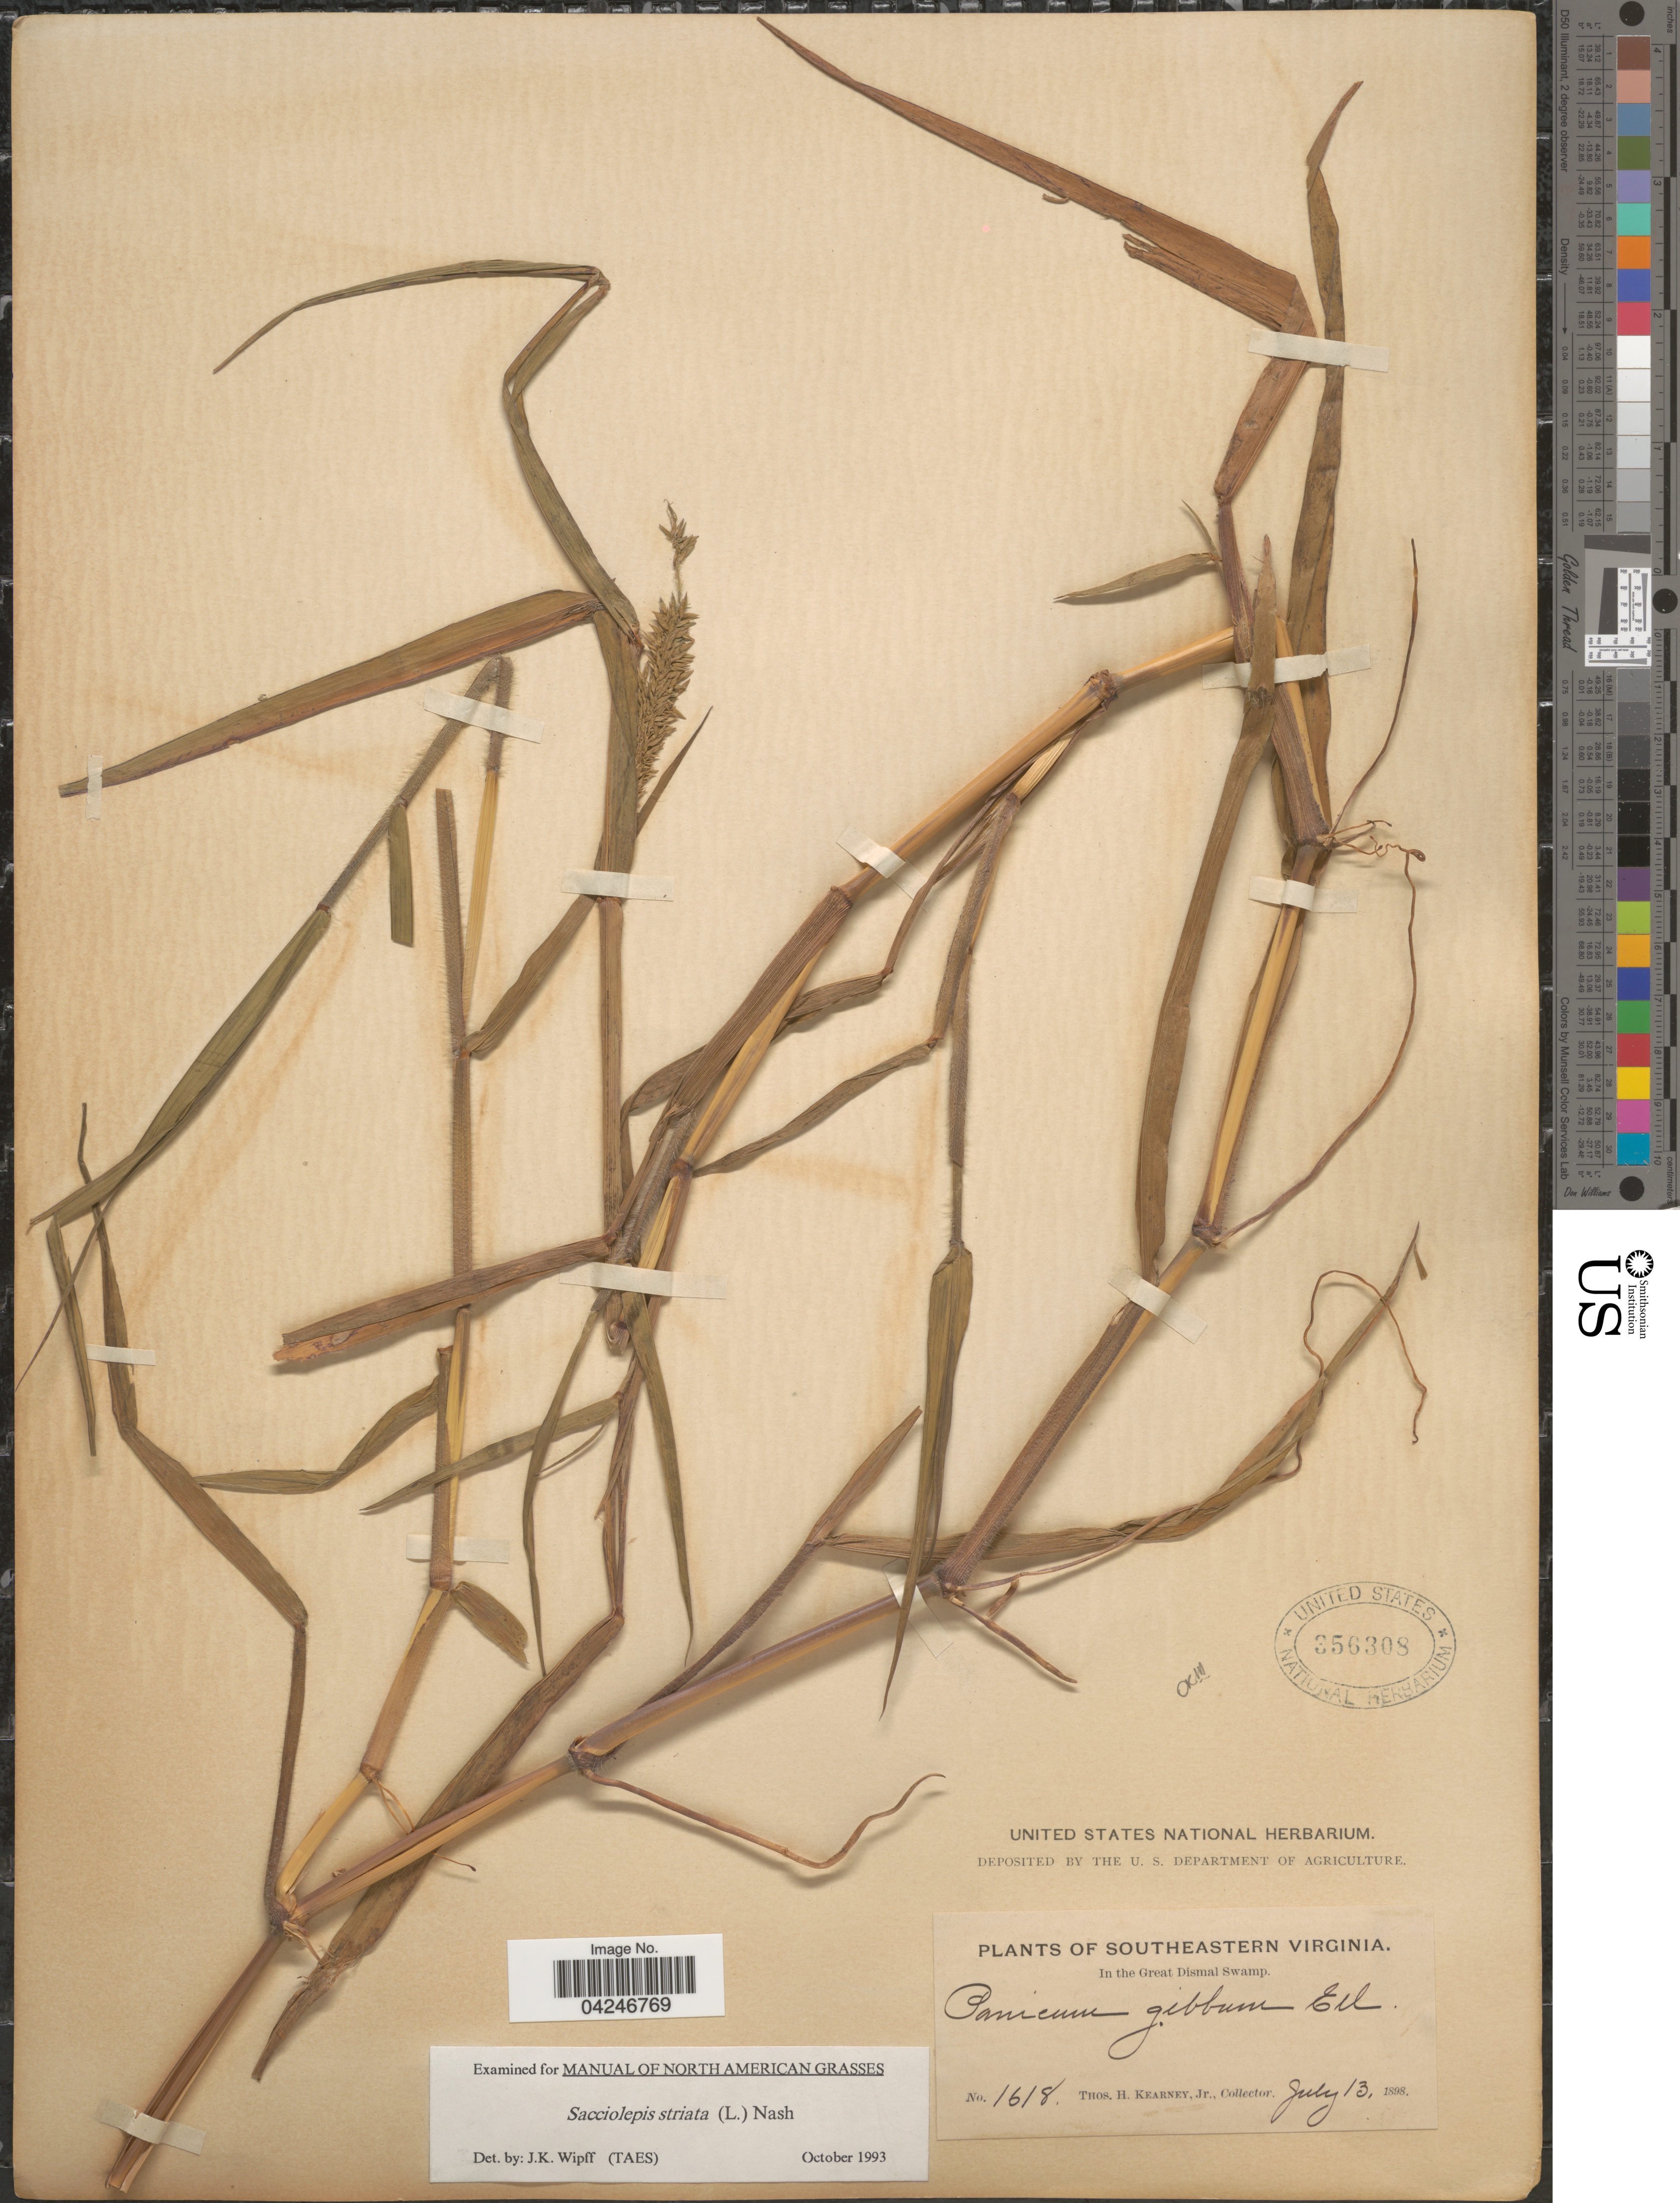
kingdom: Plantae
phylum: Tracheophyta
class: Liliopsida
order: Poales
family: Poaceae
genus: Sacciolepis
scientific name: Sacciolepis striata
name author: (L.) Nash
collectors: T. H. Kearney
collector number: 1618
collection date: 1898-07-13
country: United States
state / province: Virginia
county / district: City of Chesapeake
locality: Southeastern Virginia. In the Great Dismal Swamp.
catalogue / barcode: US 356308